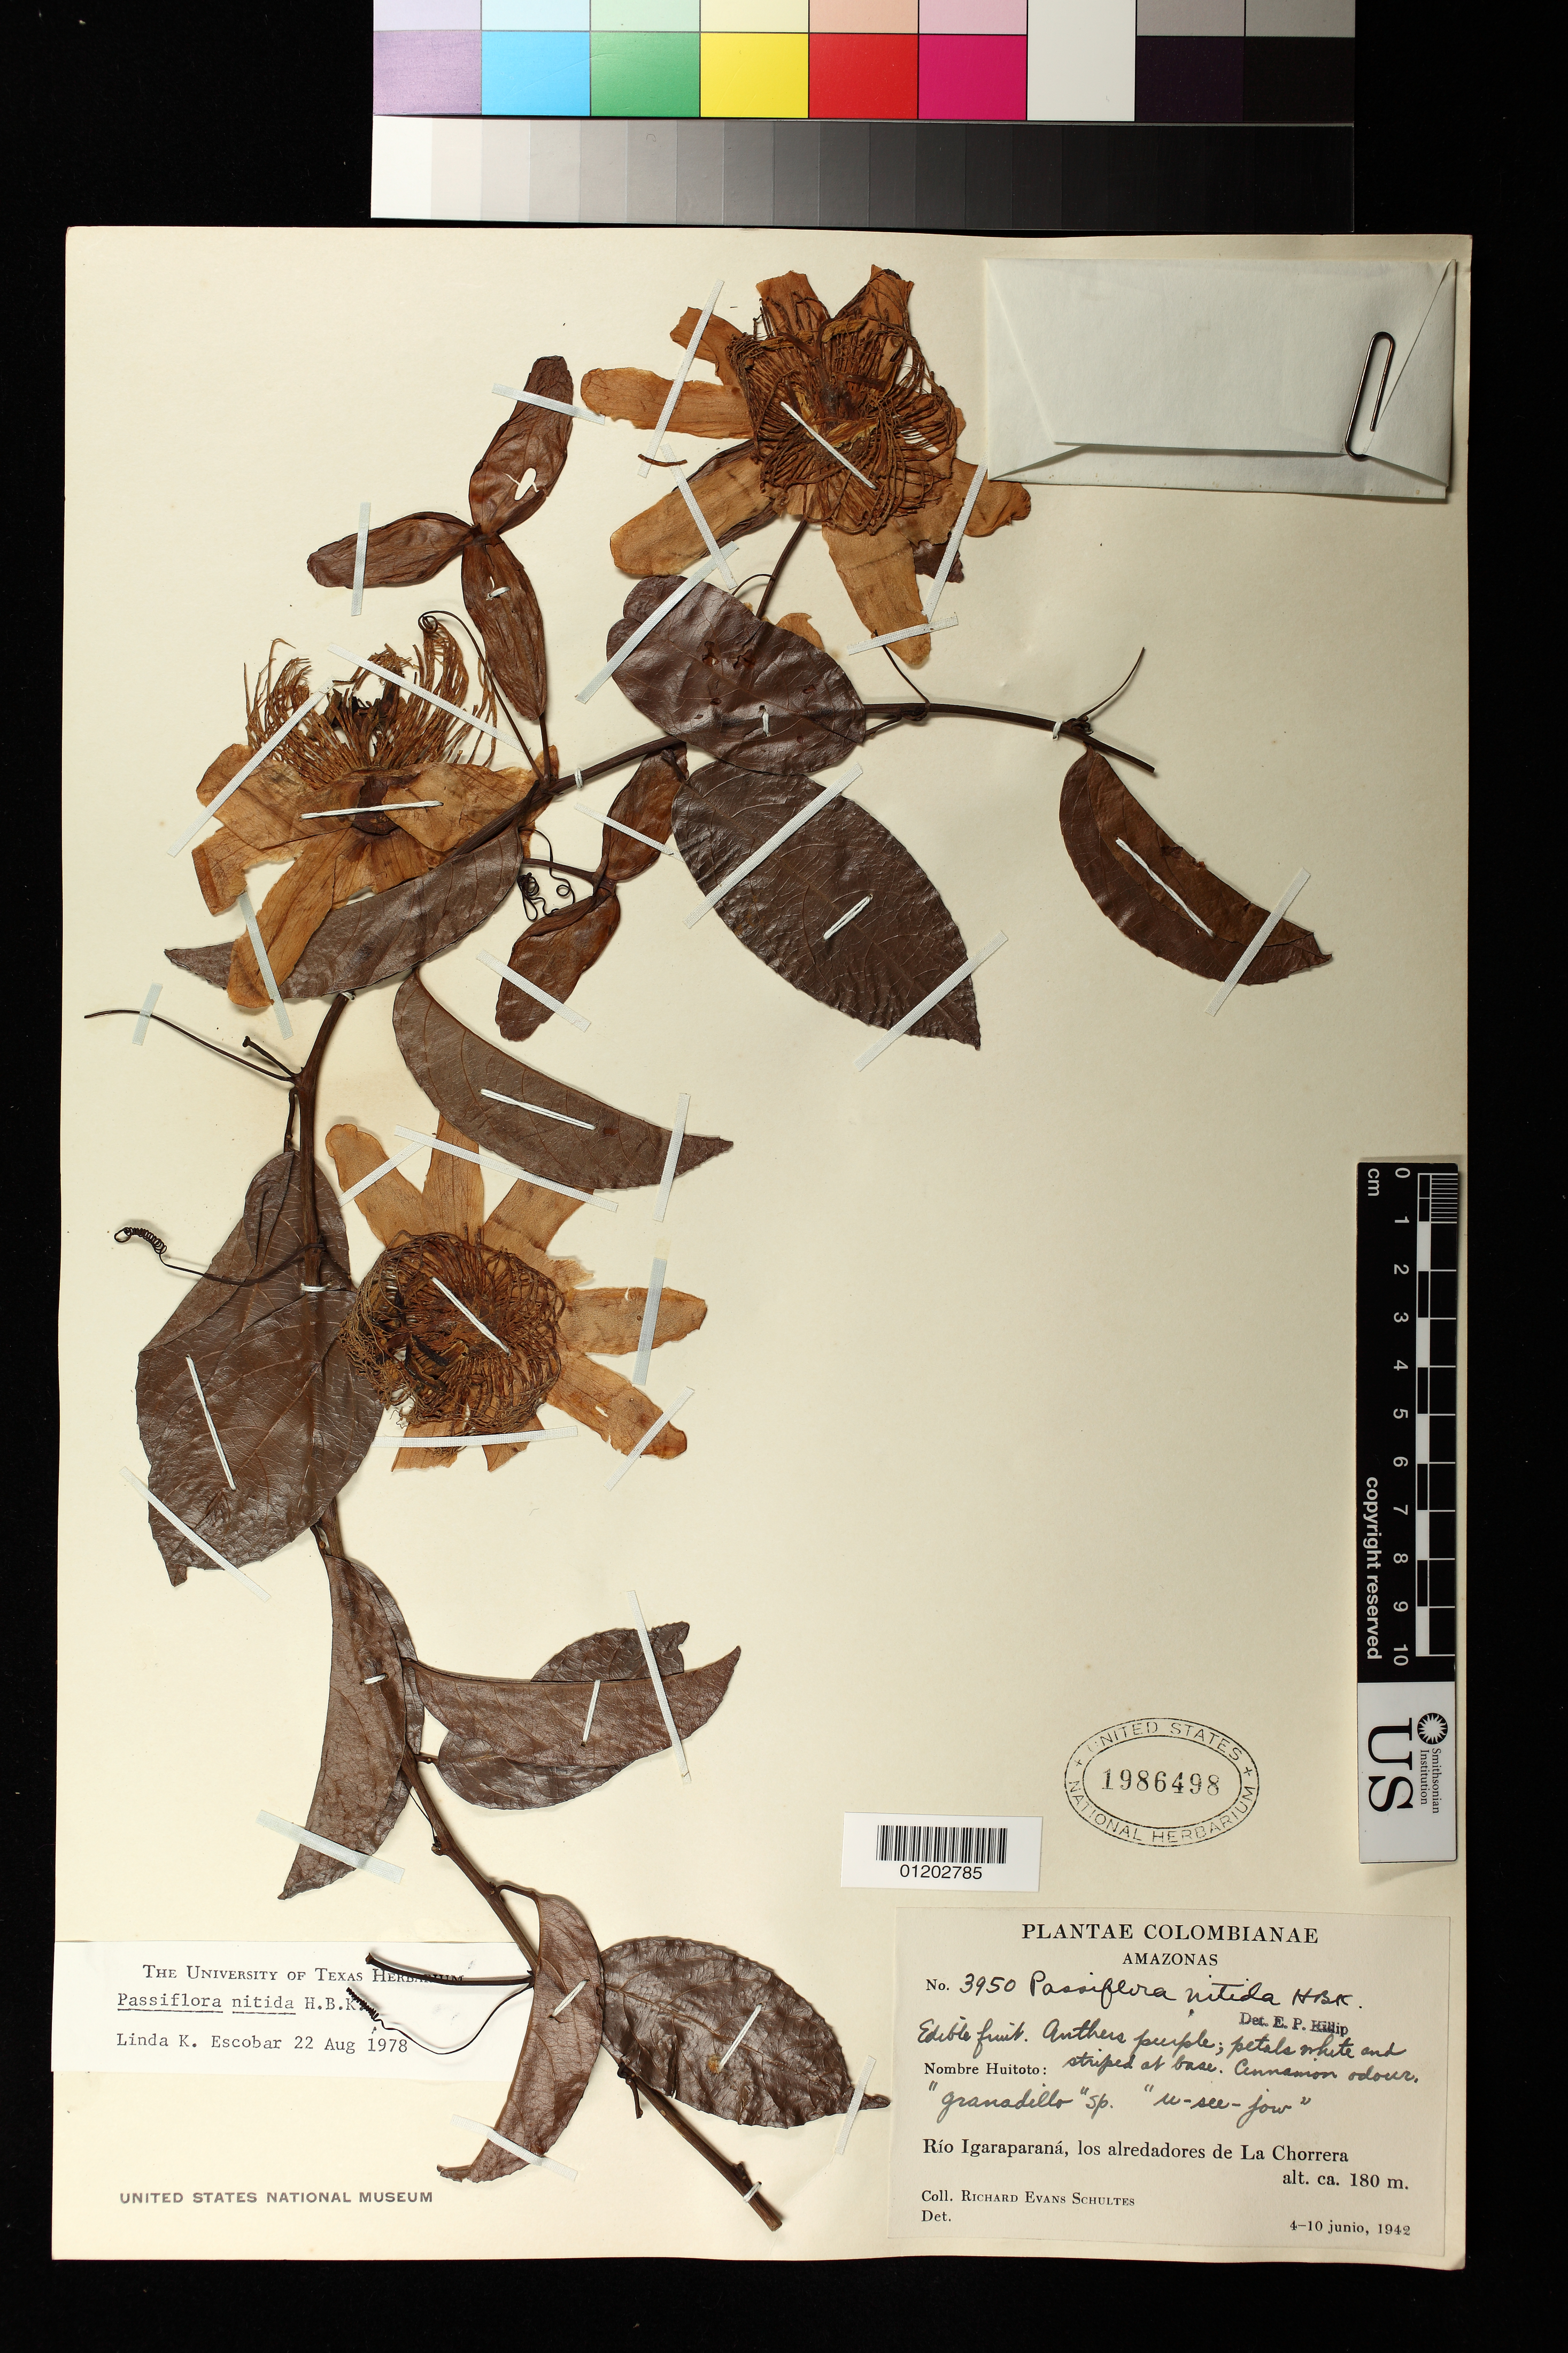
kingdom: Plantae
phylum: Tracheophyta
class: Magnoliopsida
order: Malpighiales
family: Passifloraceae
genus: Passiflora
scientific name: Passiflora nitida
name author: Kunth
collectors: R. E. Schultes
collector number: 3950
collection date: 1942-06-04/1942-06-10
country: Colombia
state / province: Amazônas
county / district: La Chorrera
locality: Río Igaraparaná, los alredadores de La Chorrera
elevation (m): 180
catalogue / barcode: US 1986498